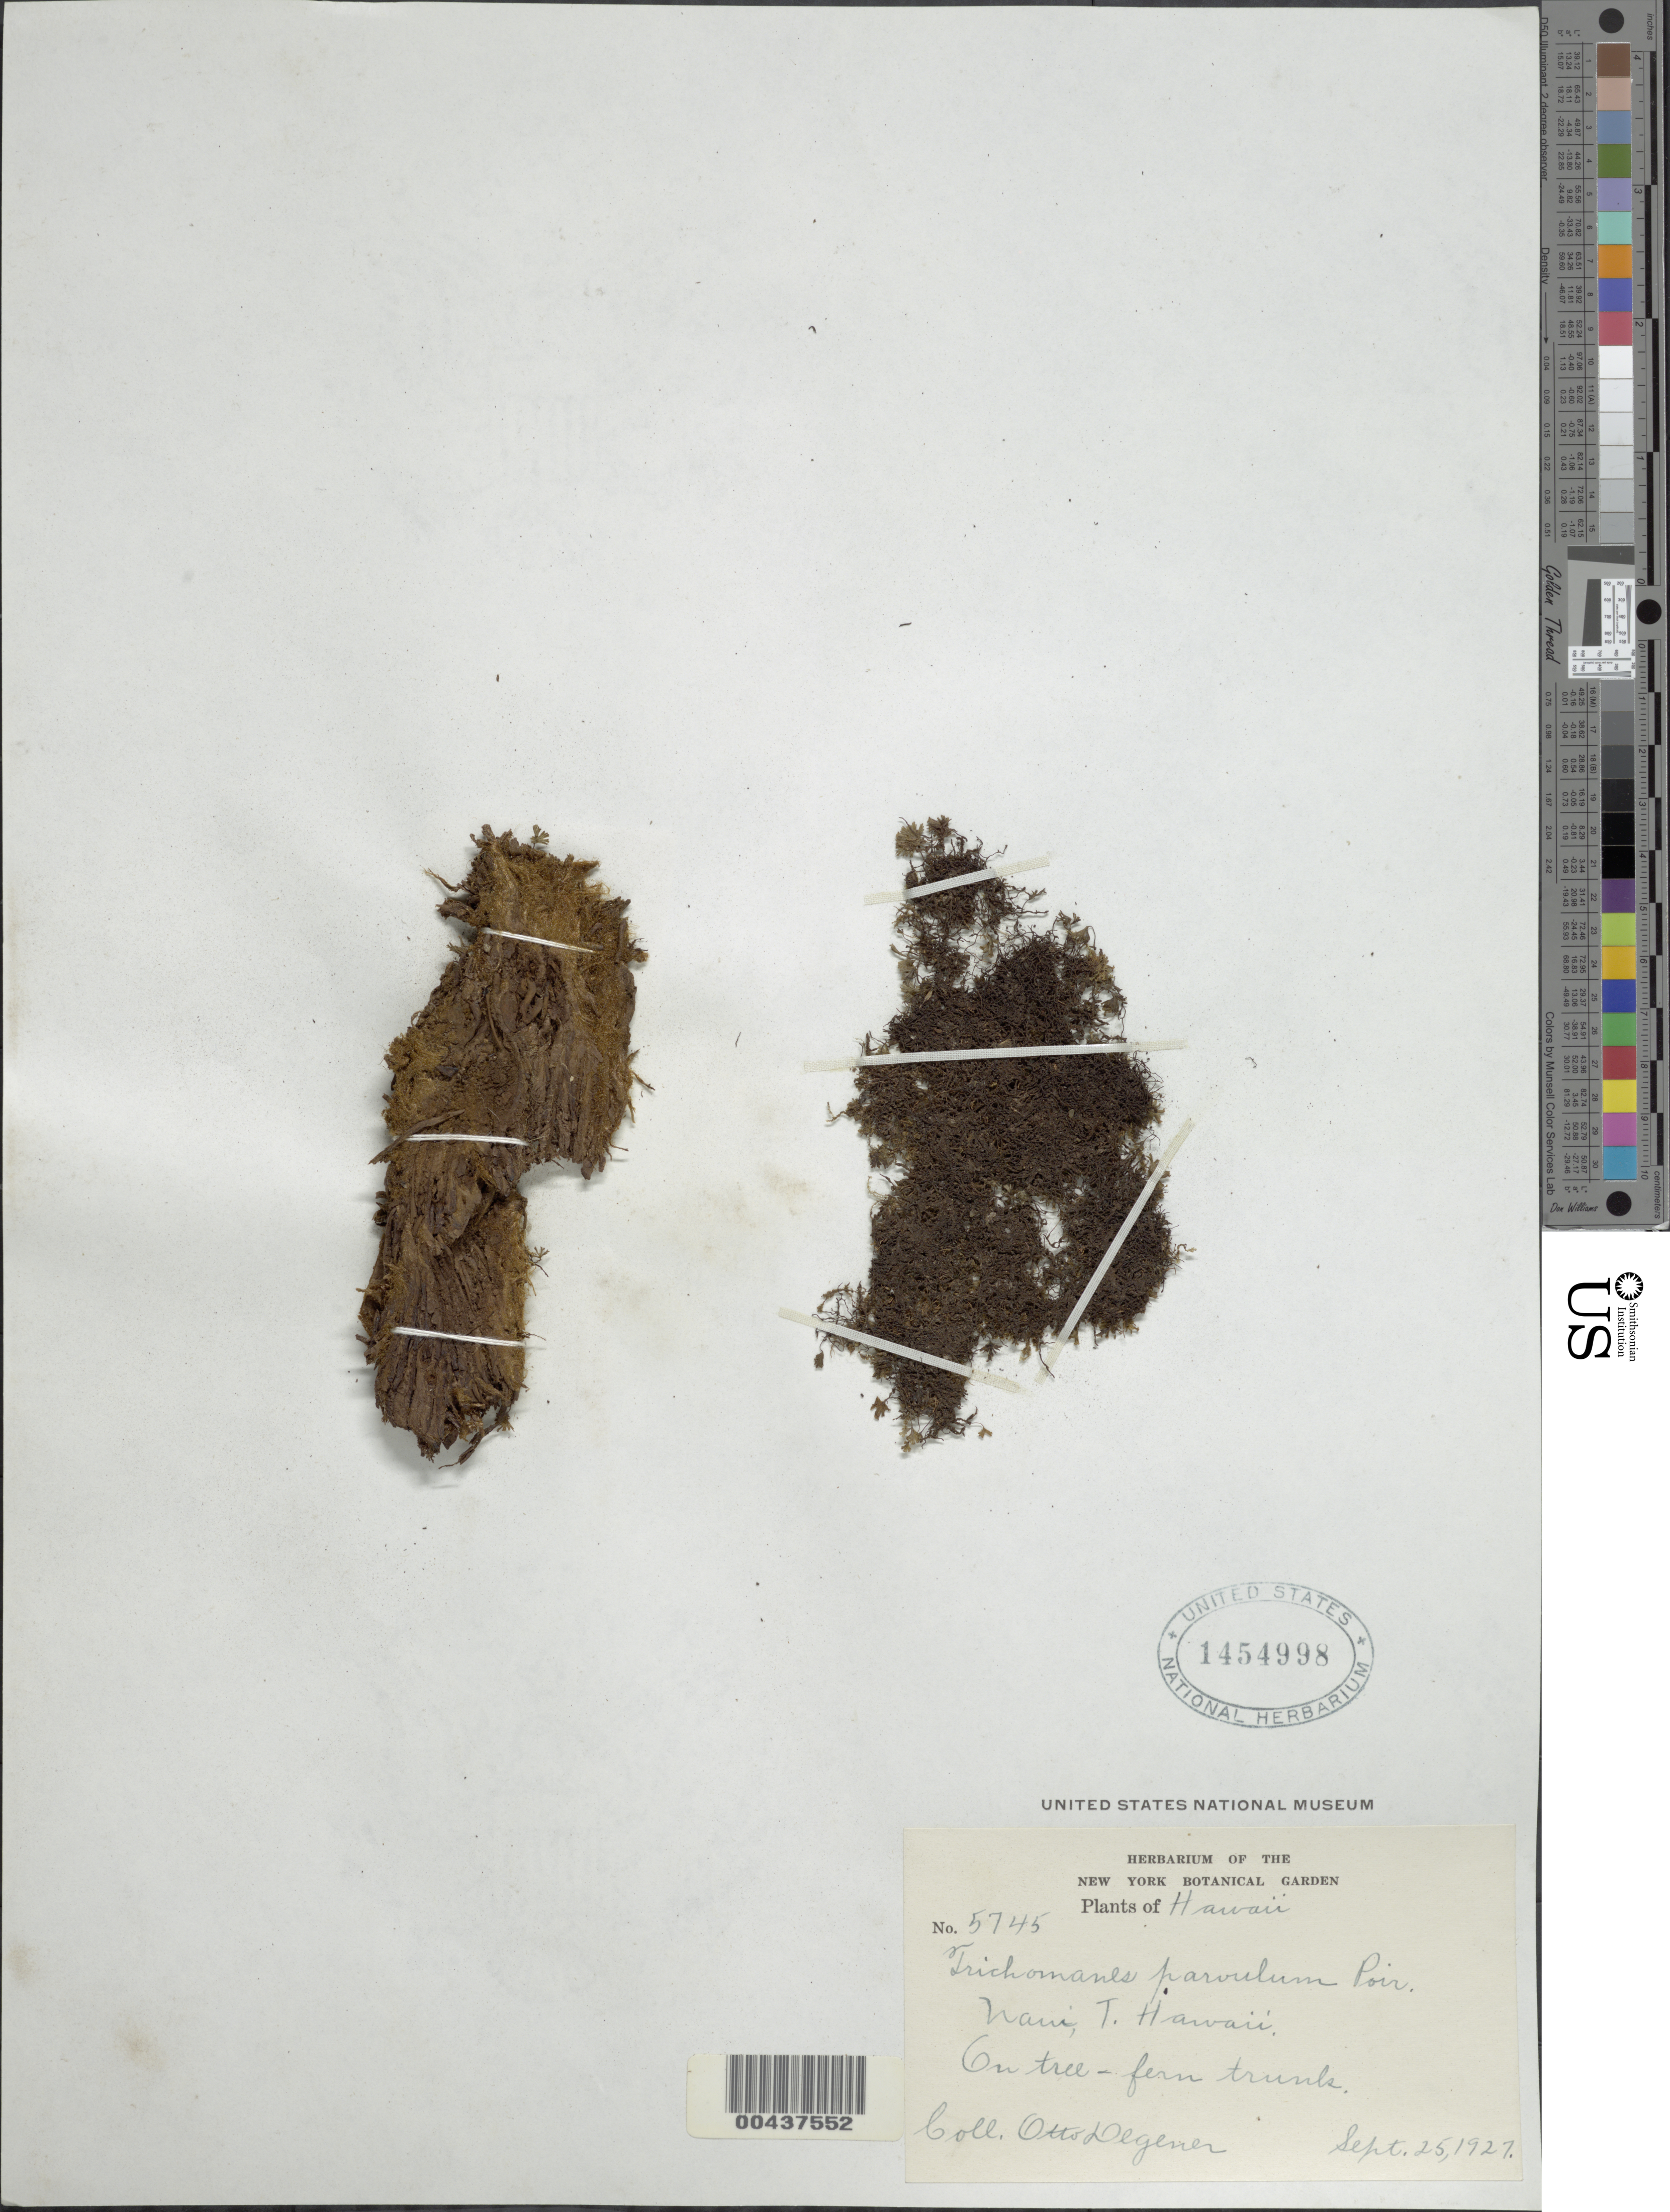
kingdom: Plantae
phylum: Tracheophyta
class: Polypodiopsida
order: Hymenophyllales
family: Hymenophyllaceae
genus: Crepidomanes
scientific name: Crepidomanes minutum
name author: (Blume) K. Iwats.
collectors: O. Degener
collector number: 5745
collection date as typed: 25 Sep 1927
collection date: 1927-09-25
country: United States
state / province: Hawaii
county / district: Maui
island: Maui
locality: Maui, T. Hawaii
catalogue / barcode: US 1454998